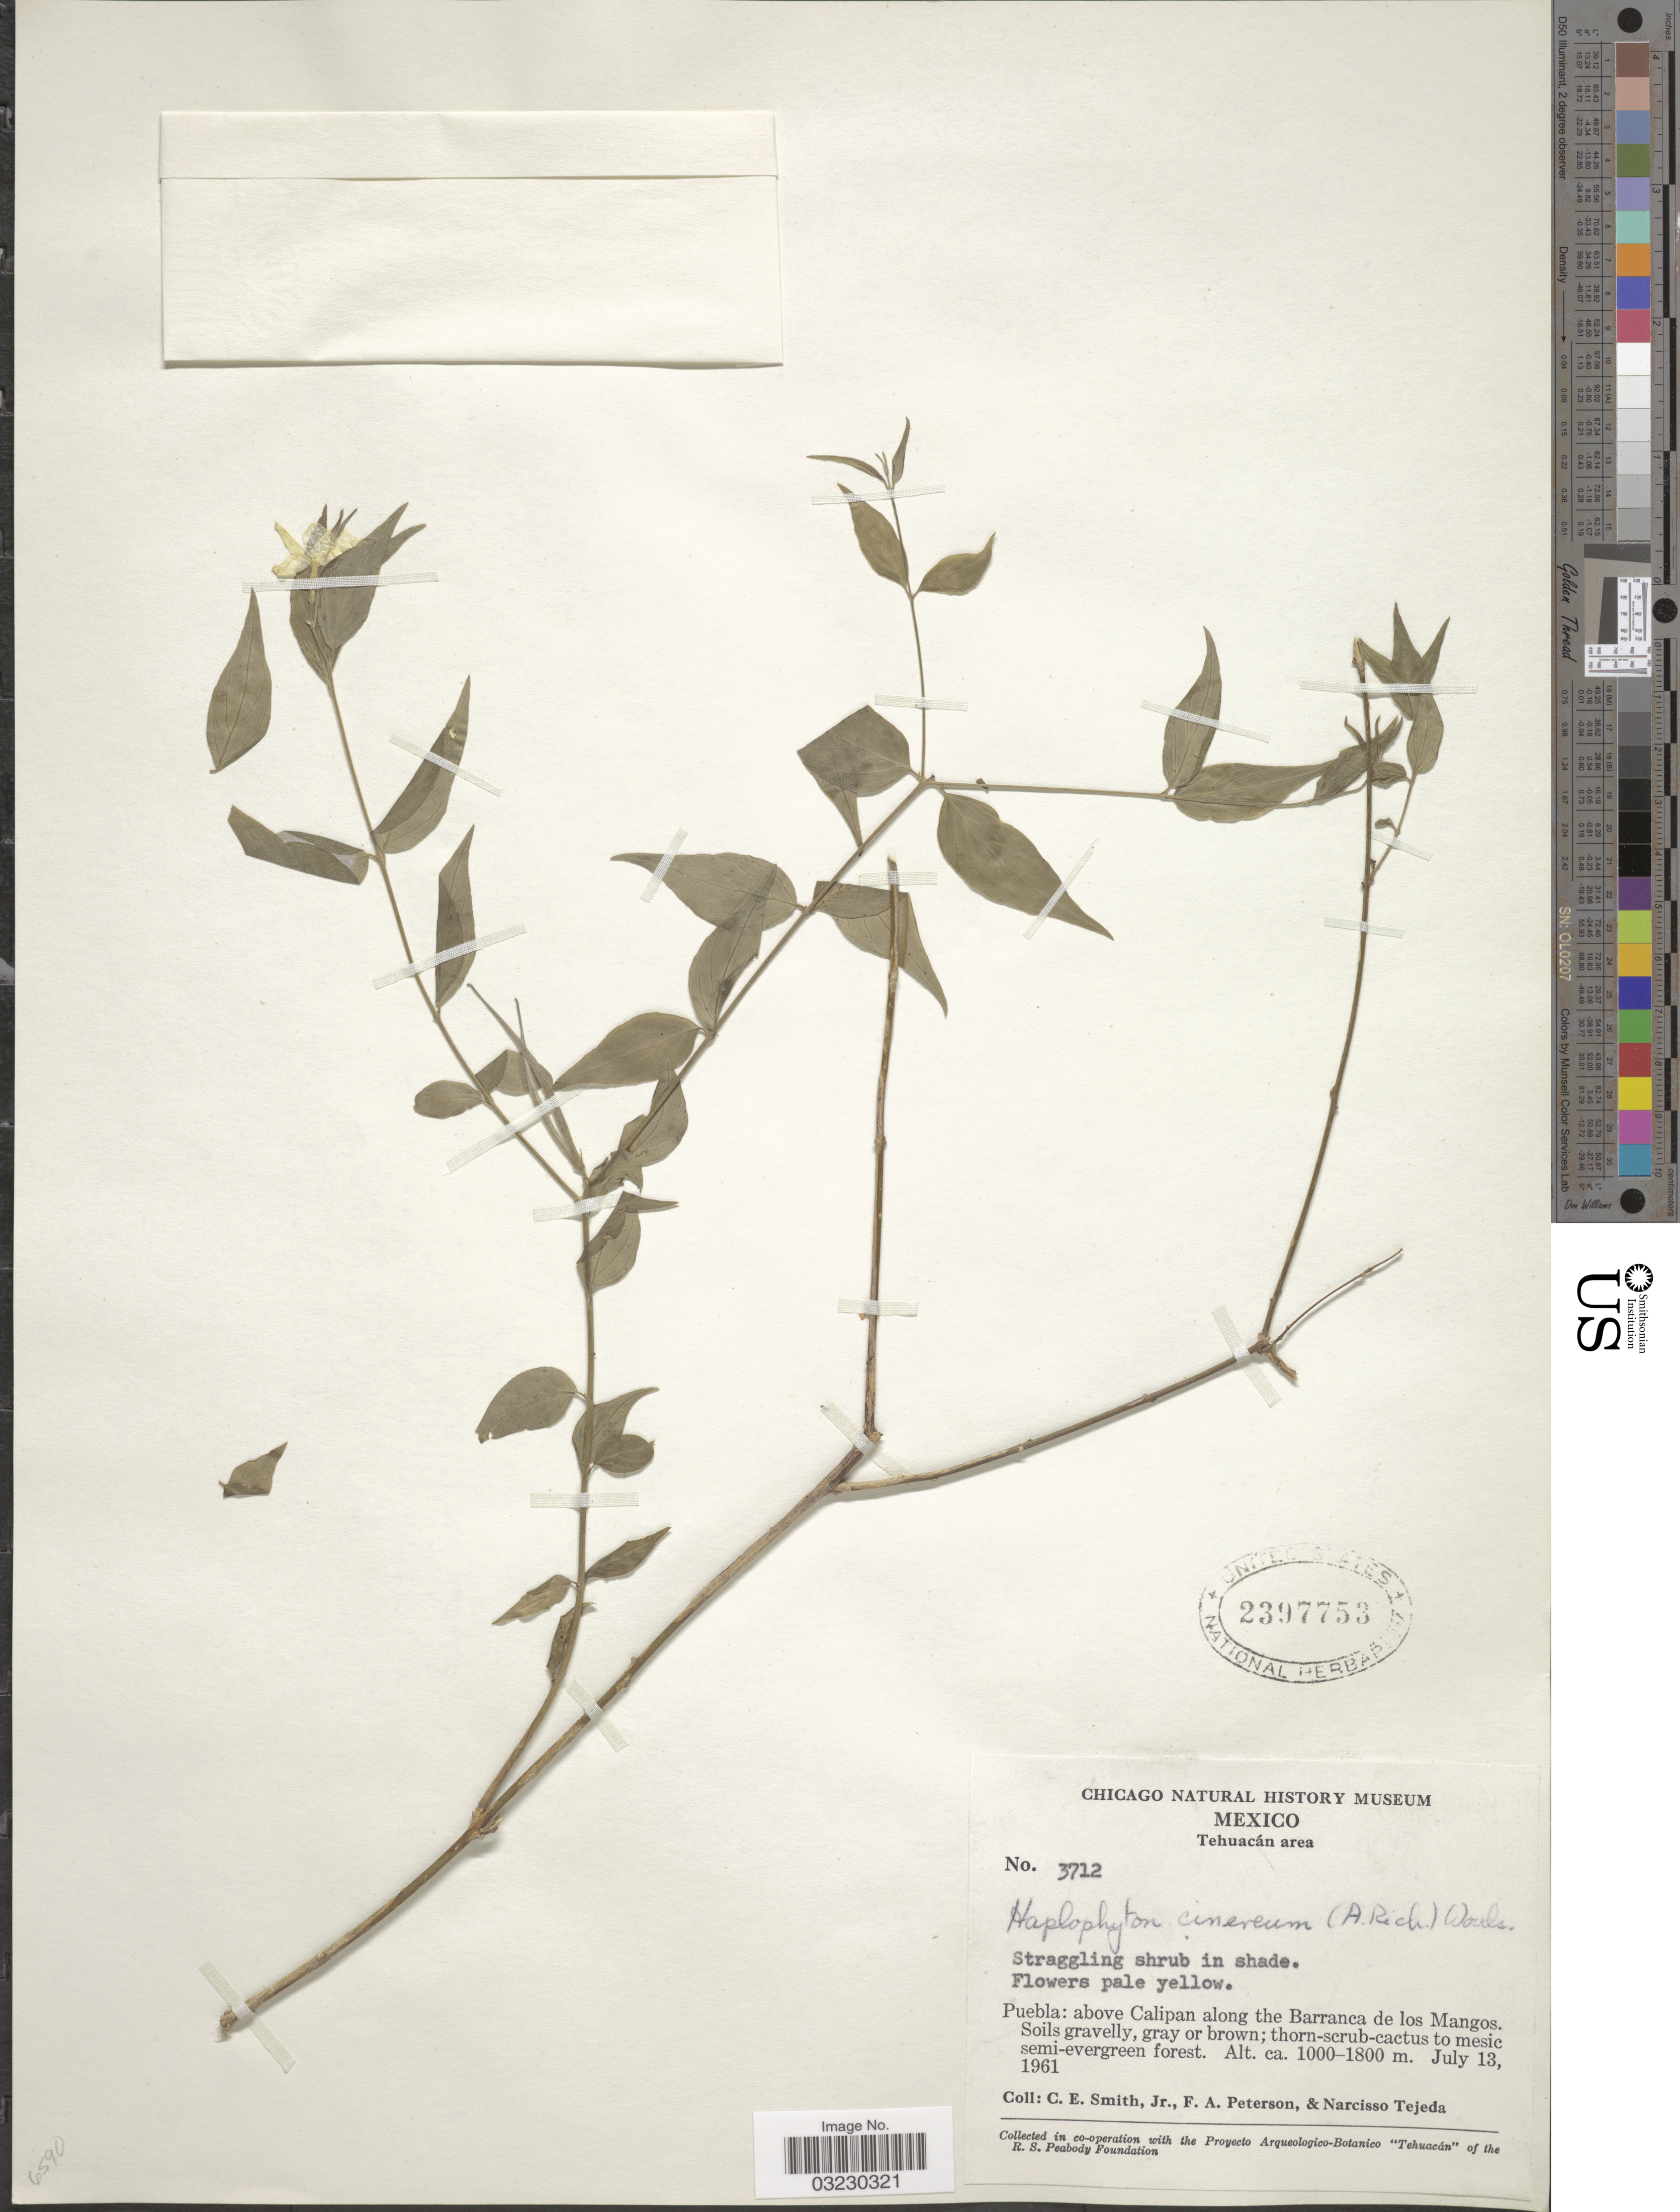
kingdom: Plantae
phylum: Tracheophyta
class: Magnoliopsida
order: Gentianales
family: Apocynaceae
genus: Haplophyton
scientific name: Haplophyton cinereum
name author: (A. Rich.) Woodson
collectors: C. E. Smith Jr., F. A. Peterson & N. Tejeda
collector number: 3712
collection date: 1961-07-13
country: Mexico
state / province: Puebla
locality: Tehuacán area. Above Calipan along the Barranca de los Mangos.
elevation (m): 1000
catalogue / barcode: US 2397753